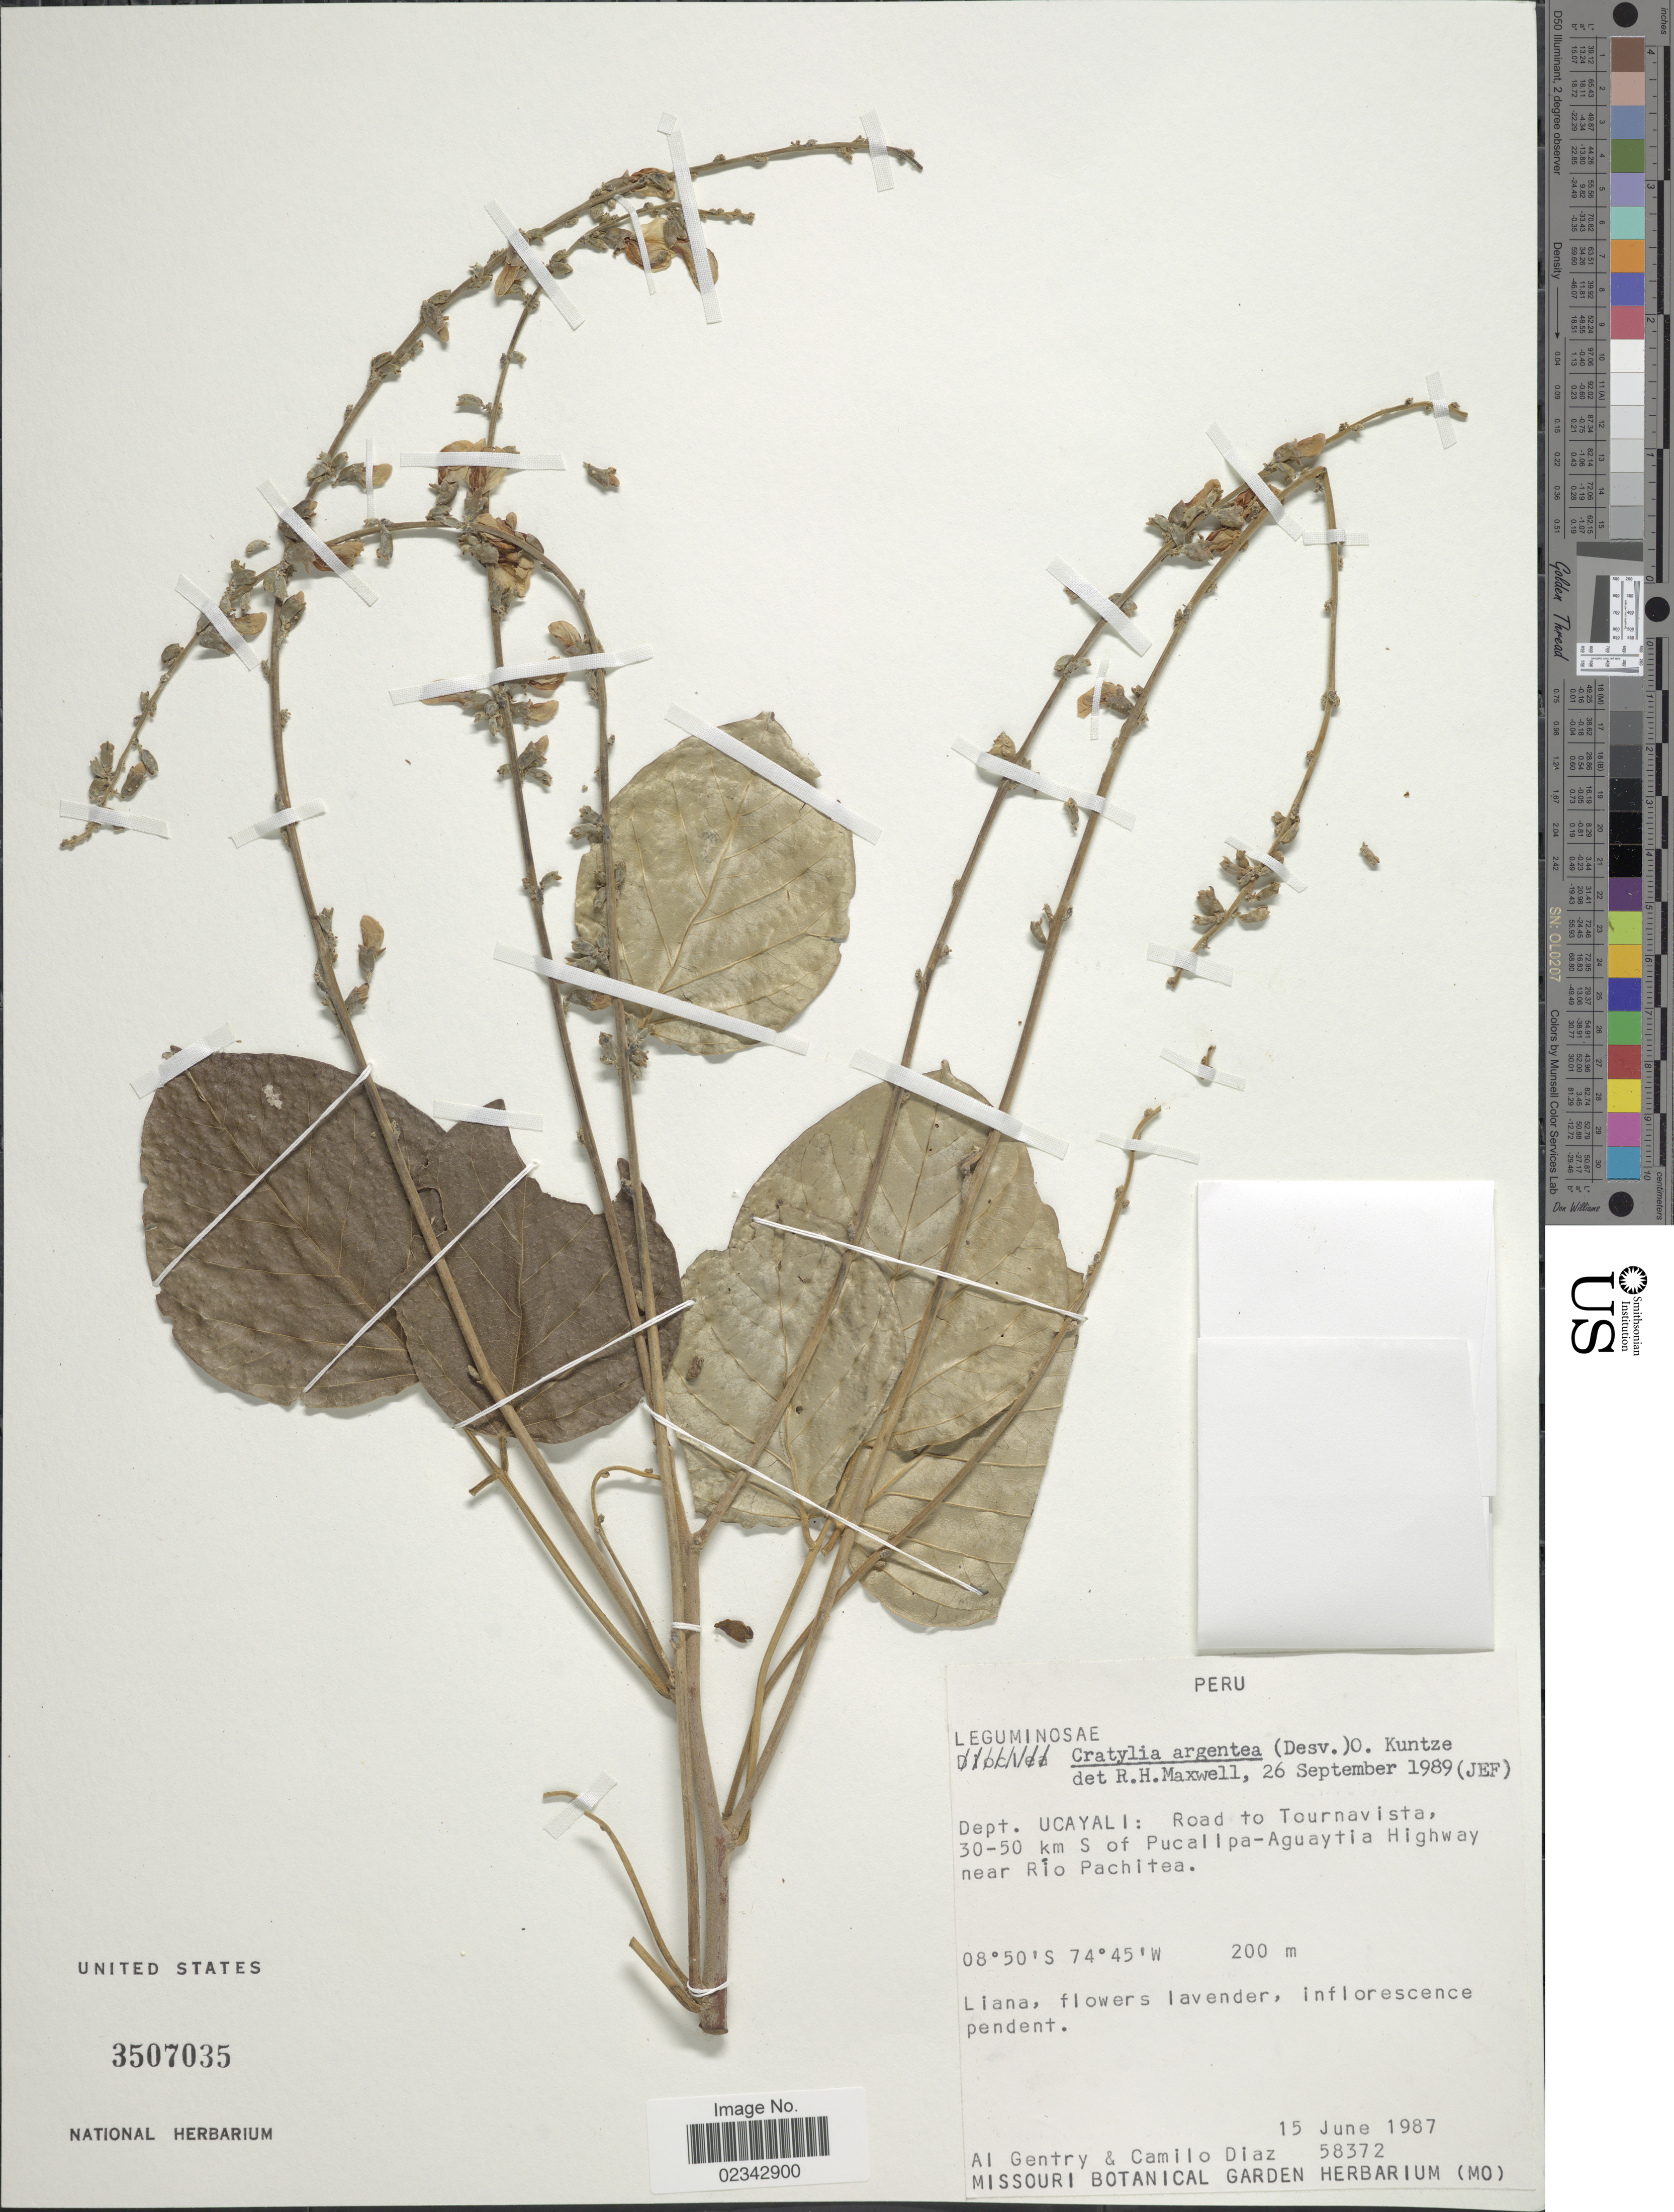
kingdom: Plantae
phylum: Tracheophyta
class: Magnoliopsida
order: Fabales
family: Fabaceae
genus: Cratylia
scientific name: Cratylia argentea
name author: (Desv.) Kuntze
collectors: A. H. Gentry & C. Díaz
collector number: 58372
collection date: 1987-06-15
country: Peru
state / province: Ucayali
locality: Dept. Ucayali: Road to Tournavista, 30-50 km S of Pucallpa-Aguatia Highway near Río Pachitea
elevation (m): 200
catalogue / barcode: US 3507035